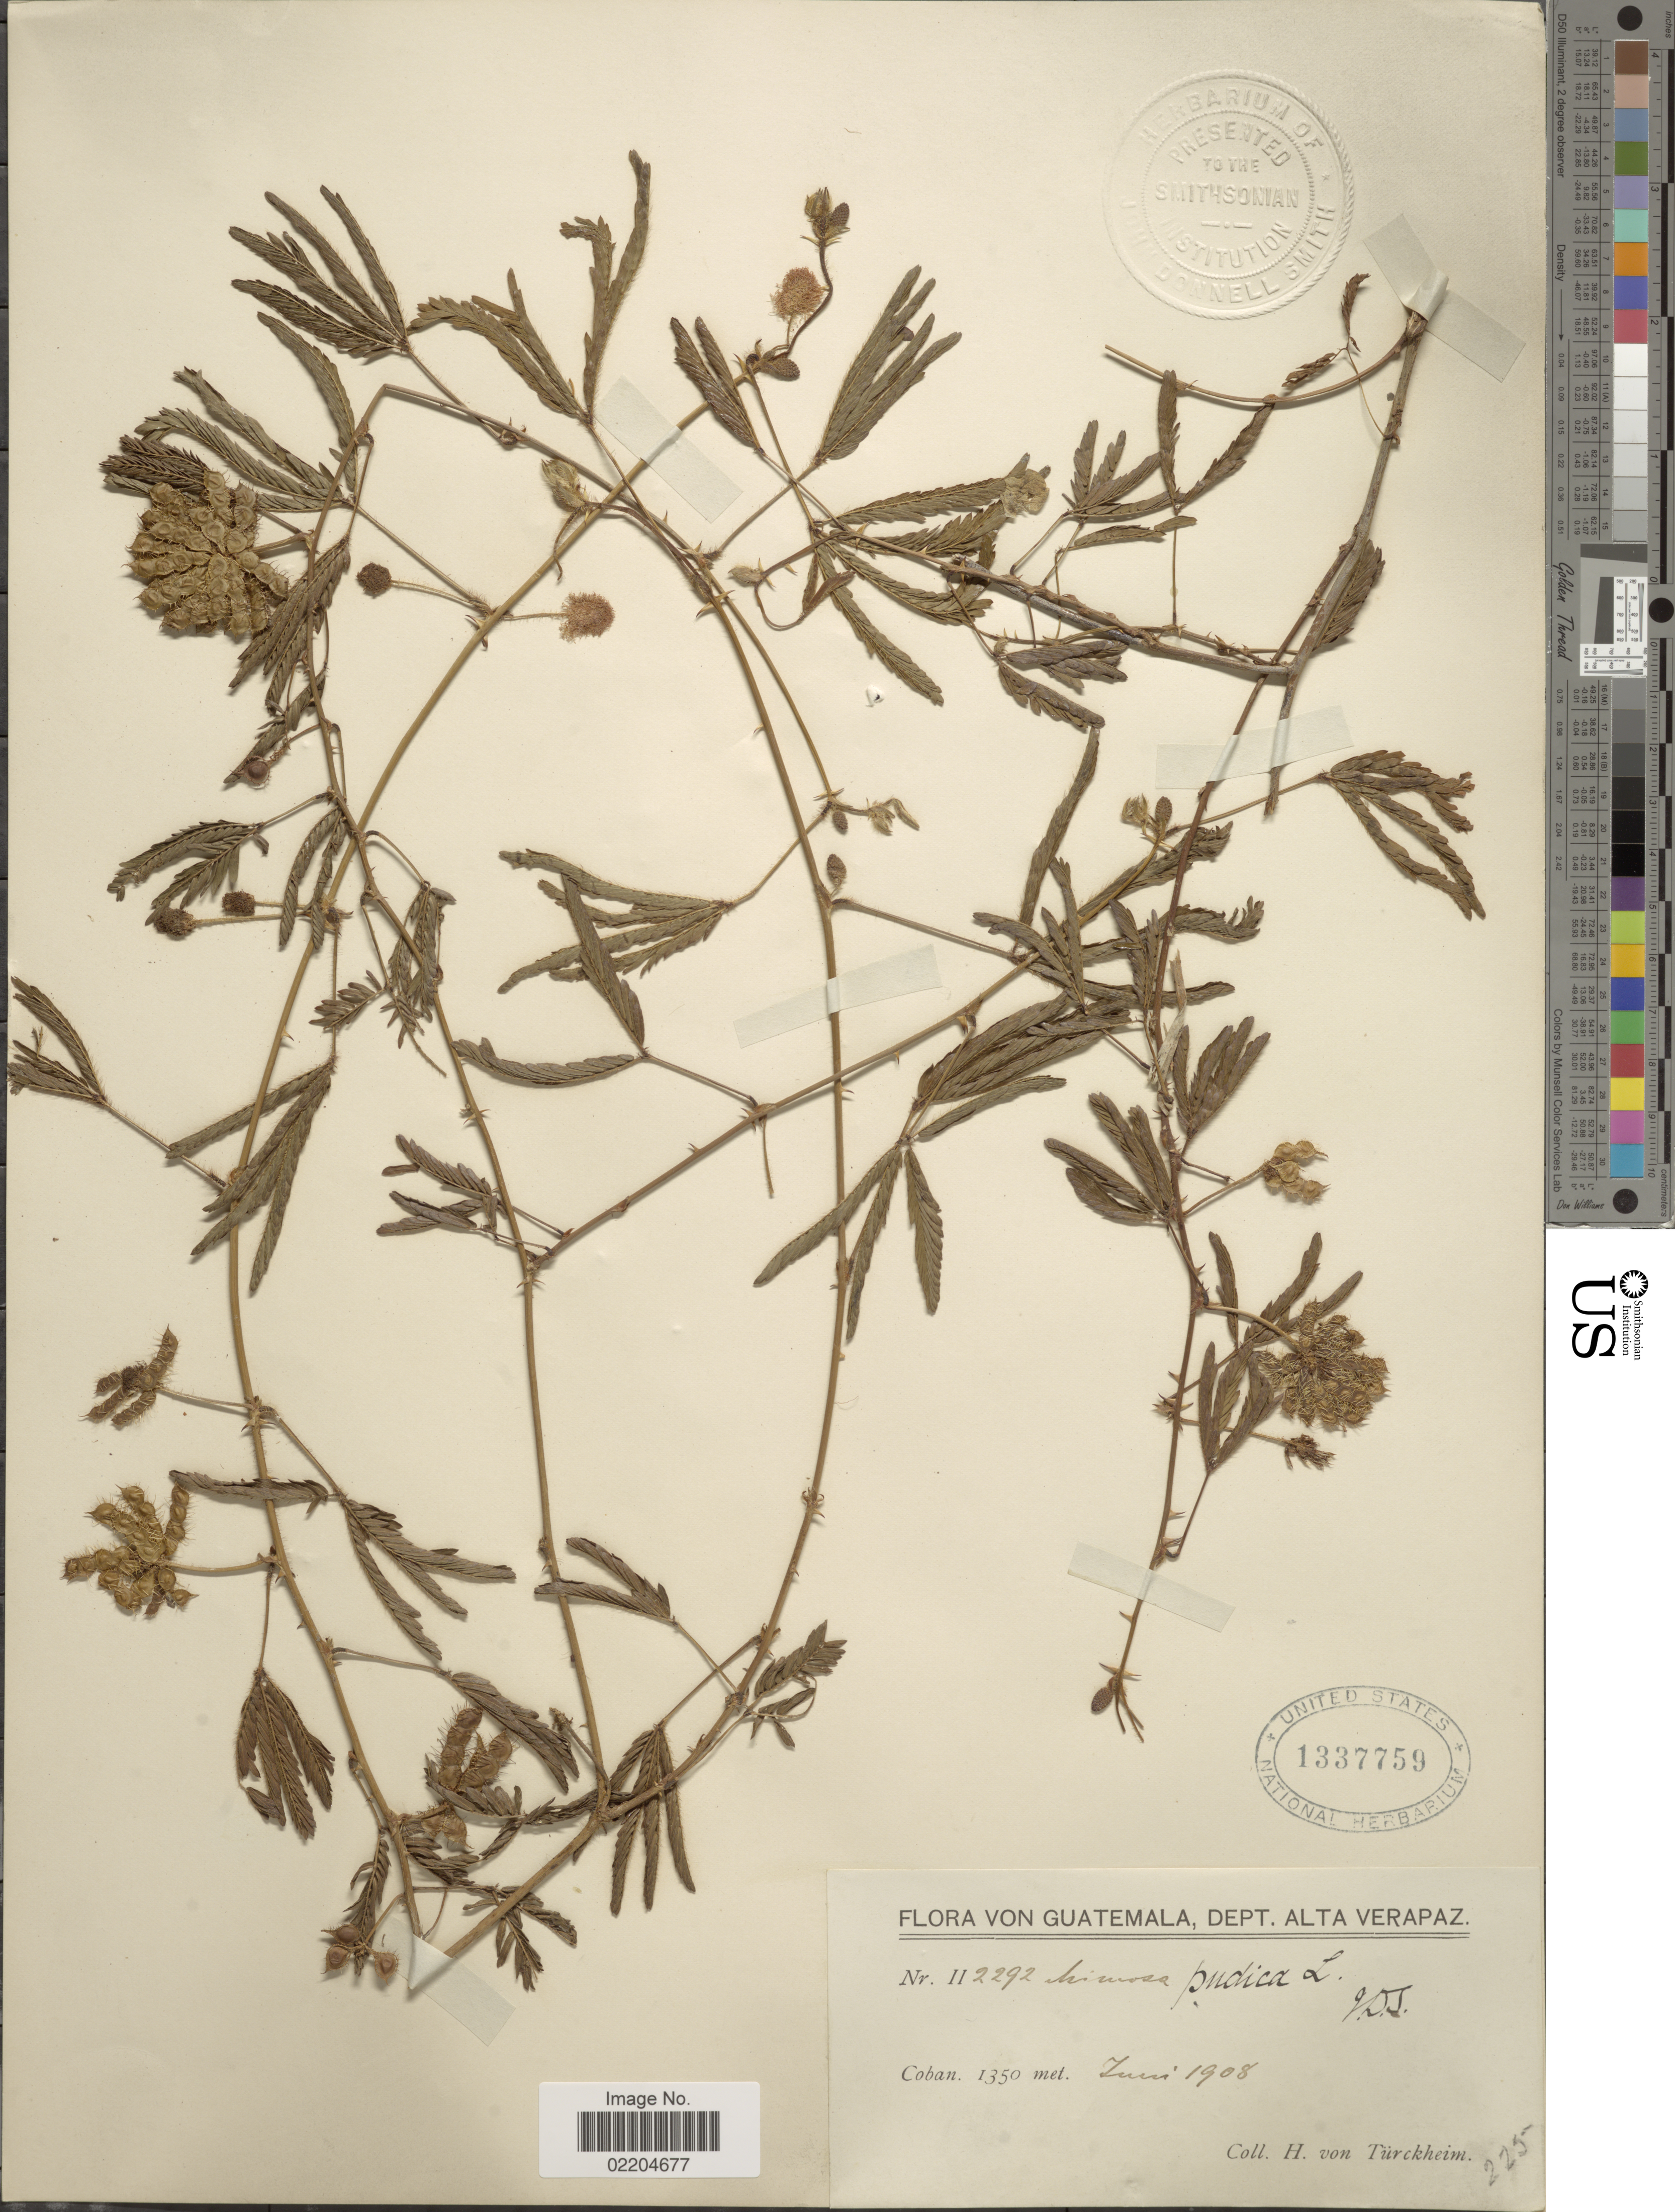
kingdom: Plantae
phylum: Tracheophyta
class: Magnoliopsida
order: Fabales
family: Fabaceae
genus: Mimosa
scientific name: Mimosa pudica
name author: L.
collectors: H. von Türckheim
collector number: II2292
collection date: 1908-06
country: Guatemala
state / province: Alta Verapaz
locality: Guatemala, Dept. Alta Verapaz. Coban.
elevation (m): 1350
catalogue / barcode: US 1337759